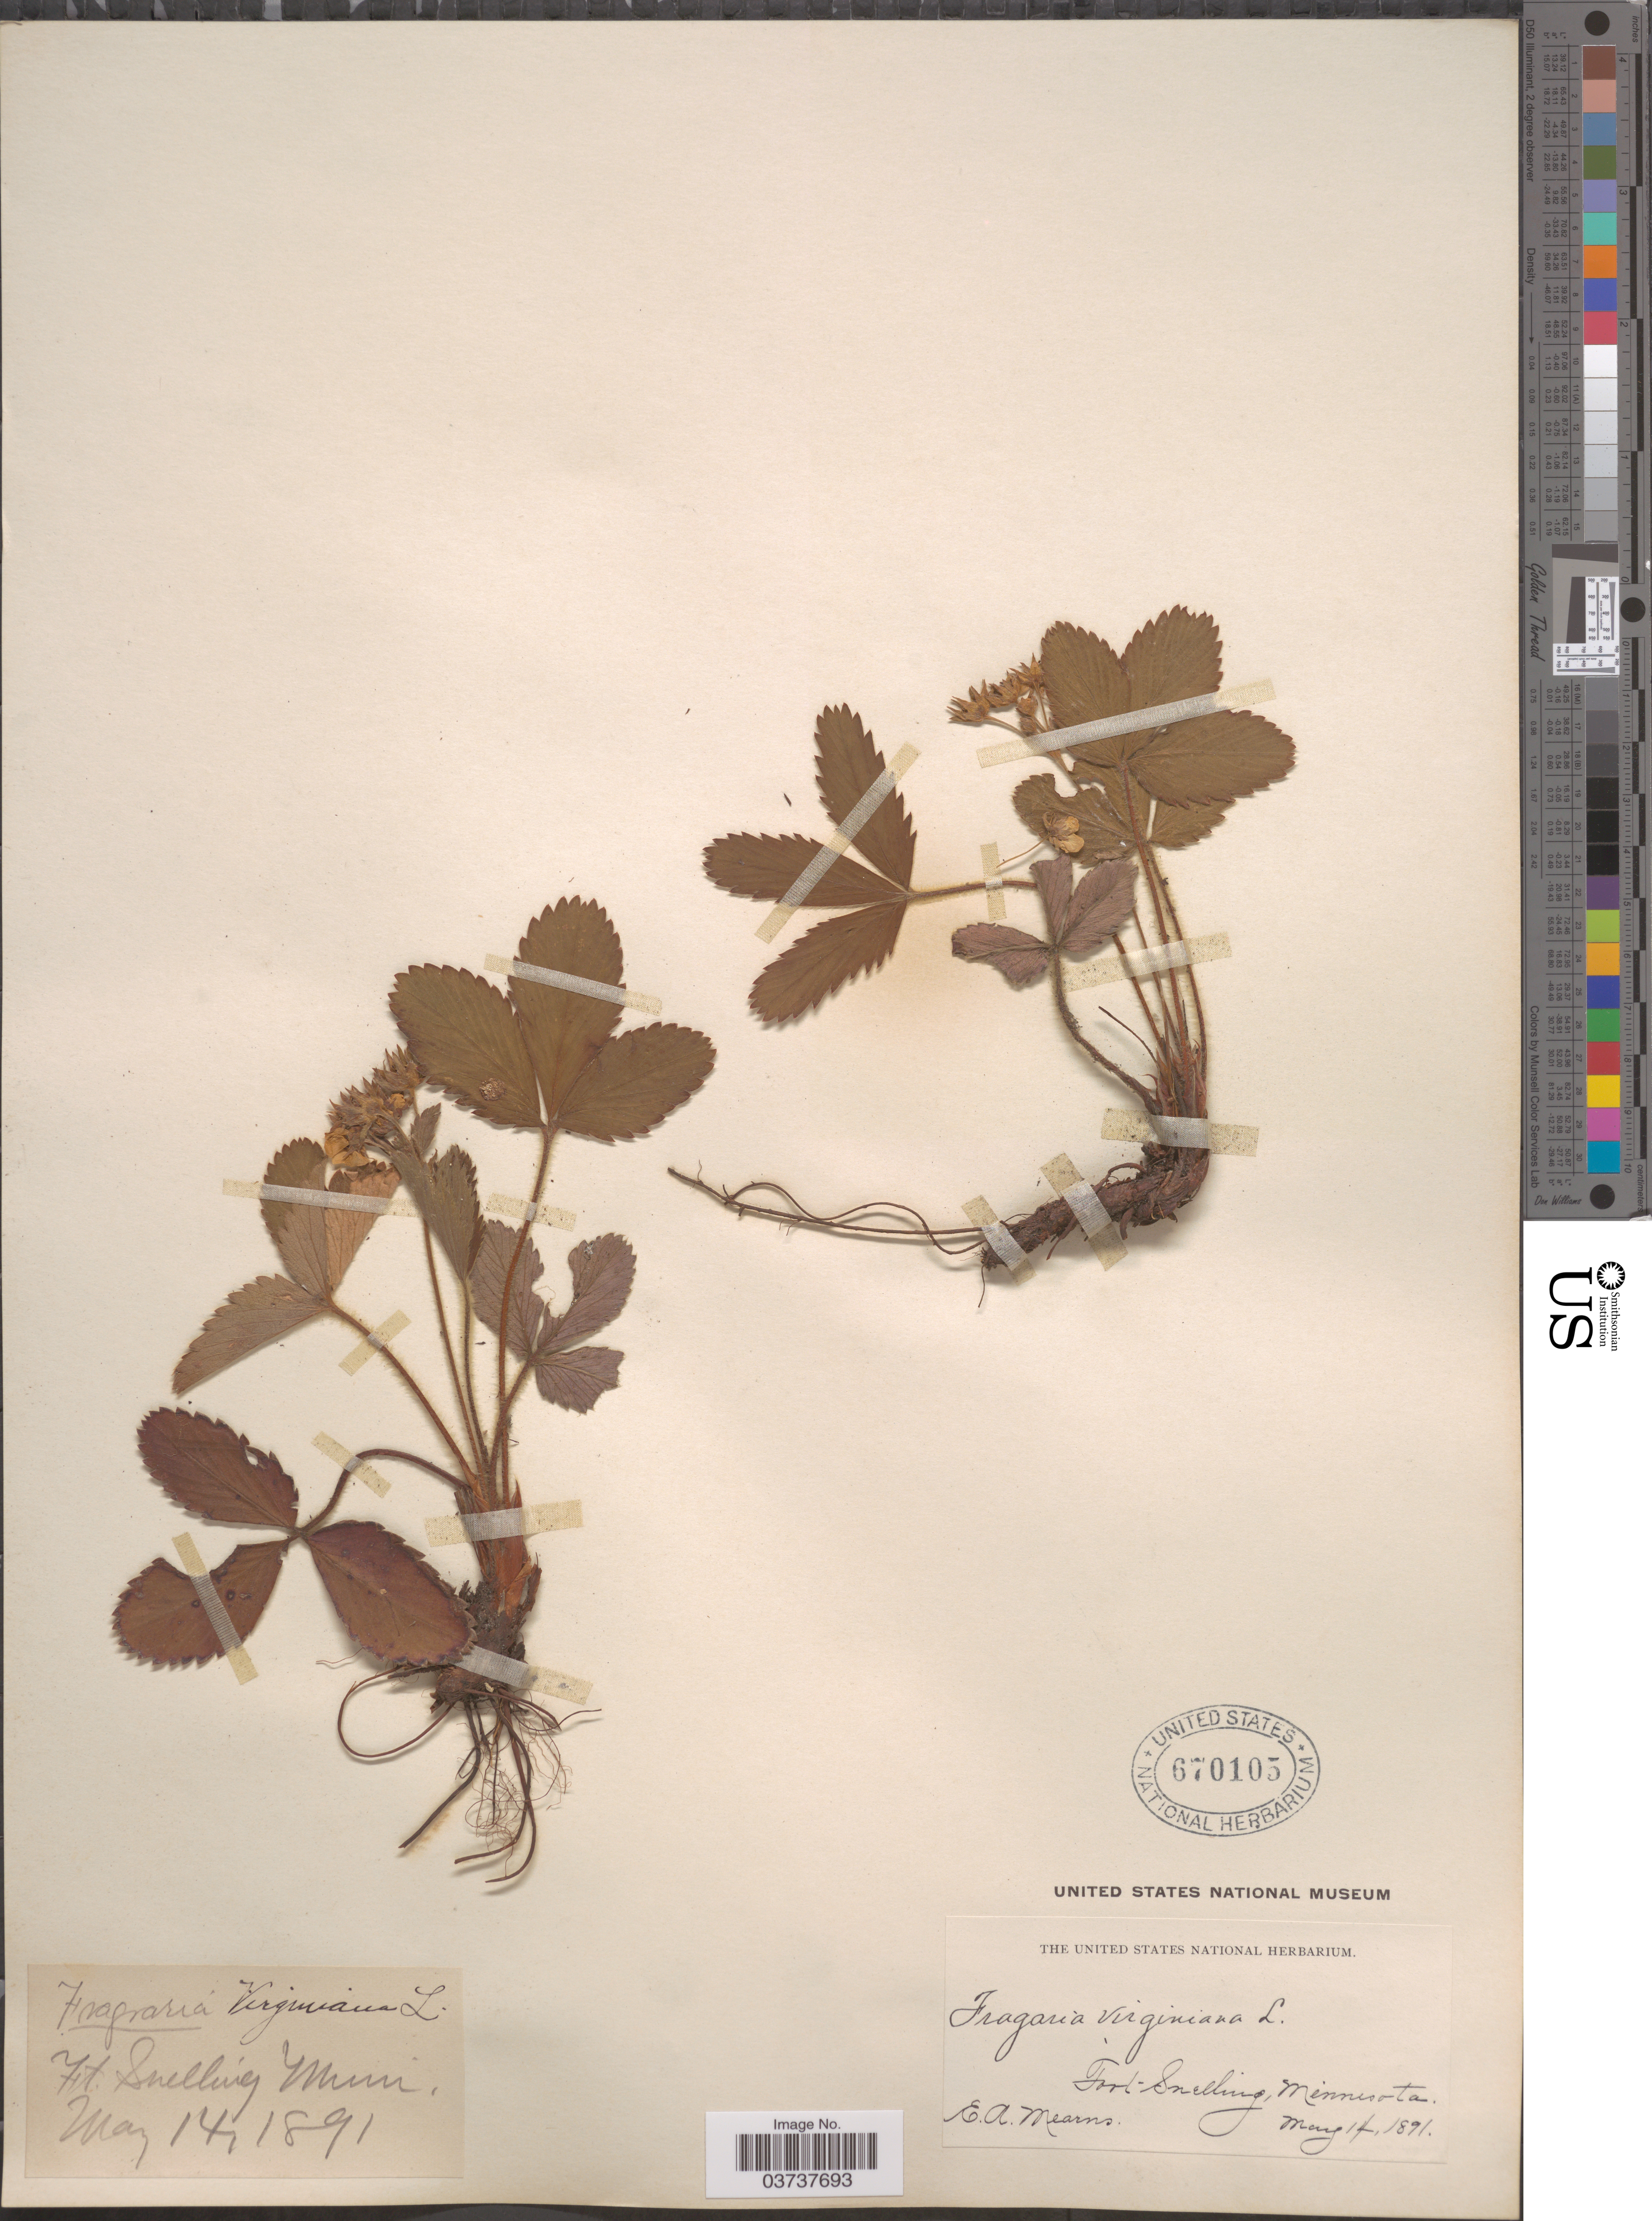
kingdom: Plantae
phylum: Tracheophyta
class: Magnoliopsida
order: Rosales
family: Rosaceae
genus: Fragaria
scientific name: Fragaria virginiana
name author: Mill.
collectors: E. A. Mearns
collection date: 1891-05-14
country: United States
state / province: Minnesota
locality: Fort Snelling.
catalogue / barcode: US 670105